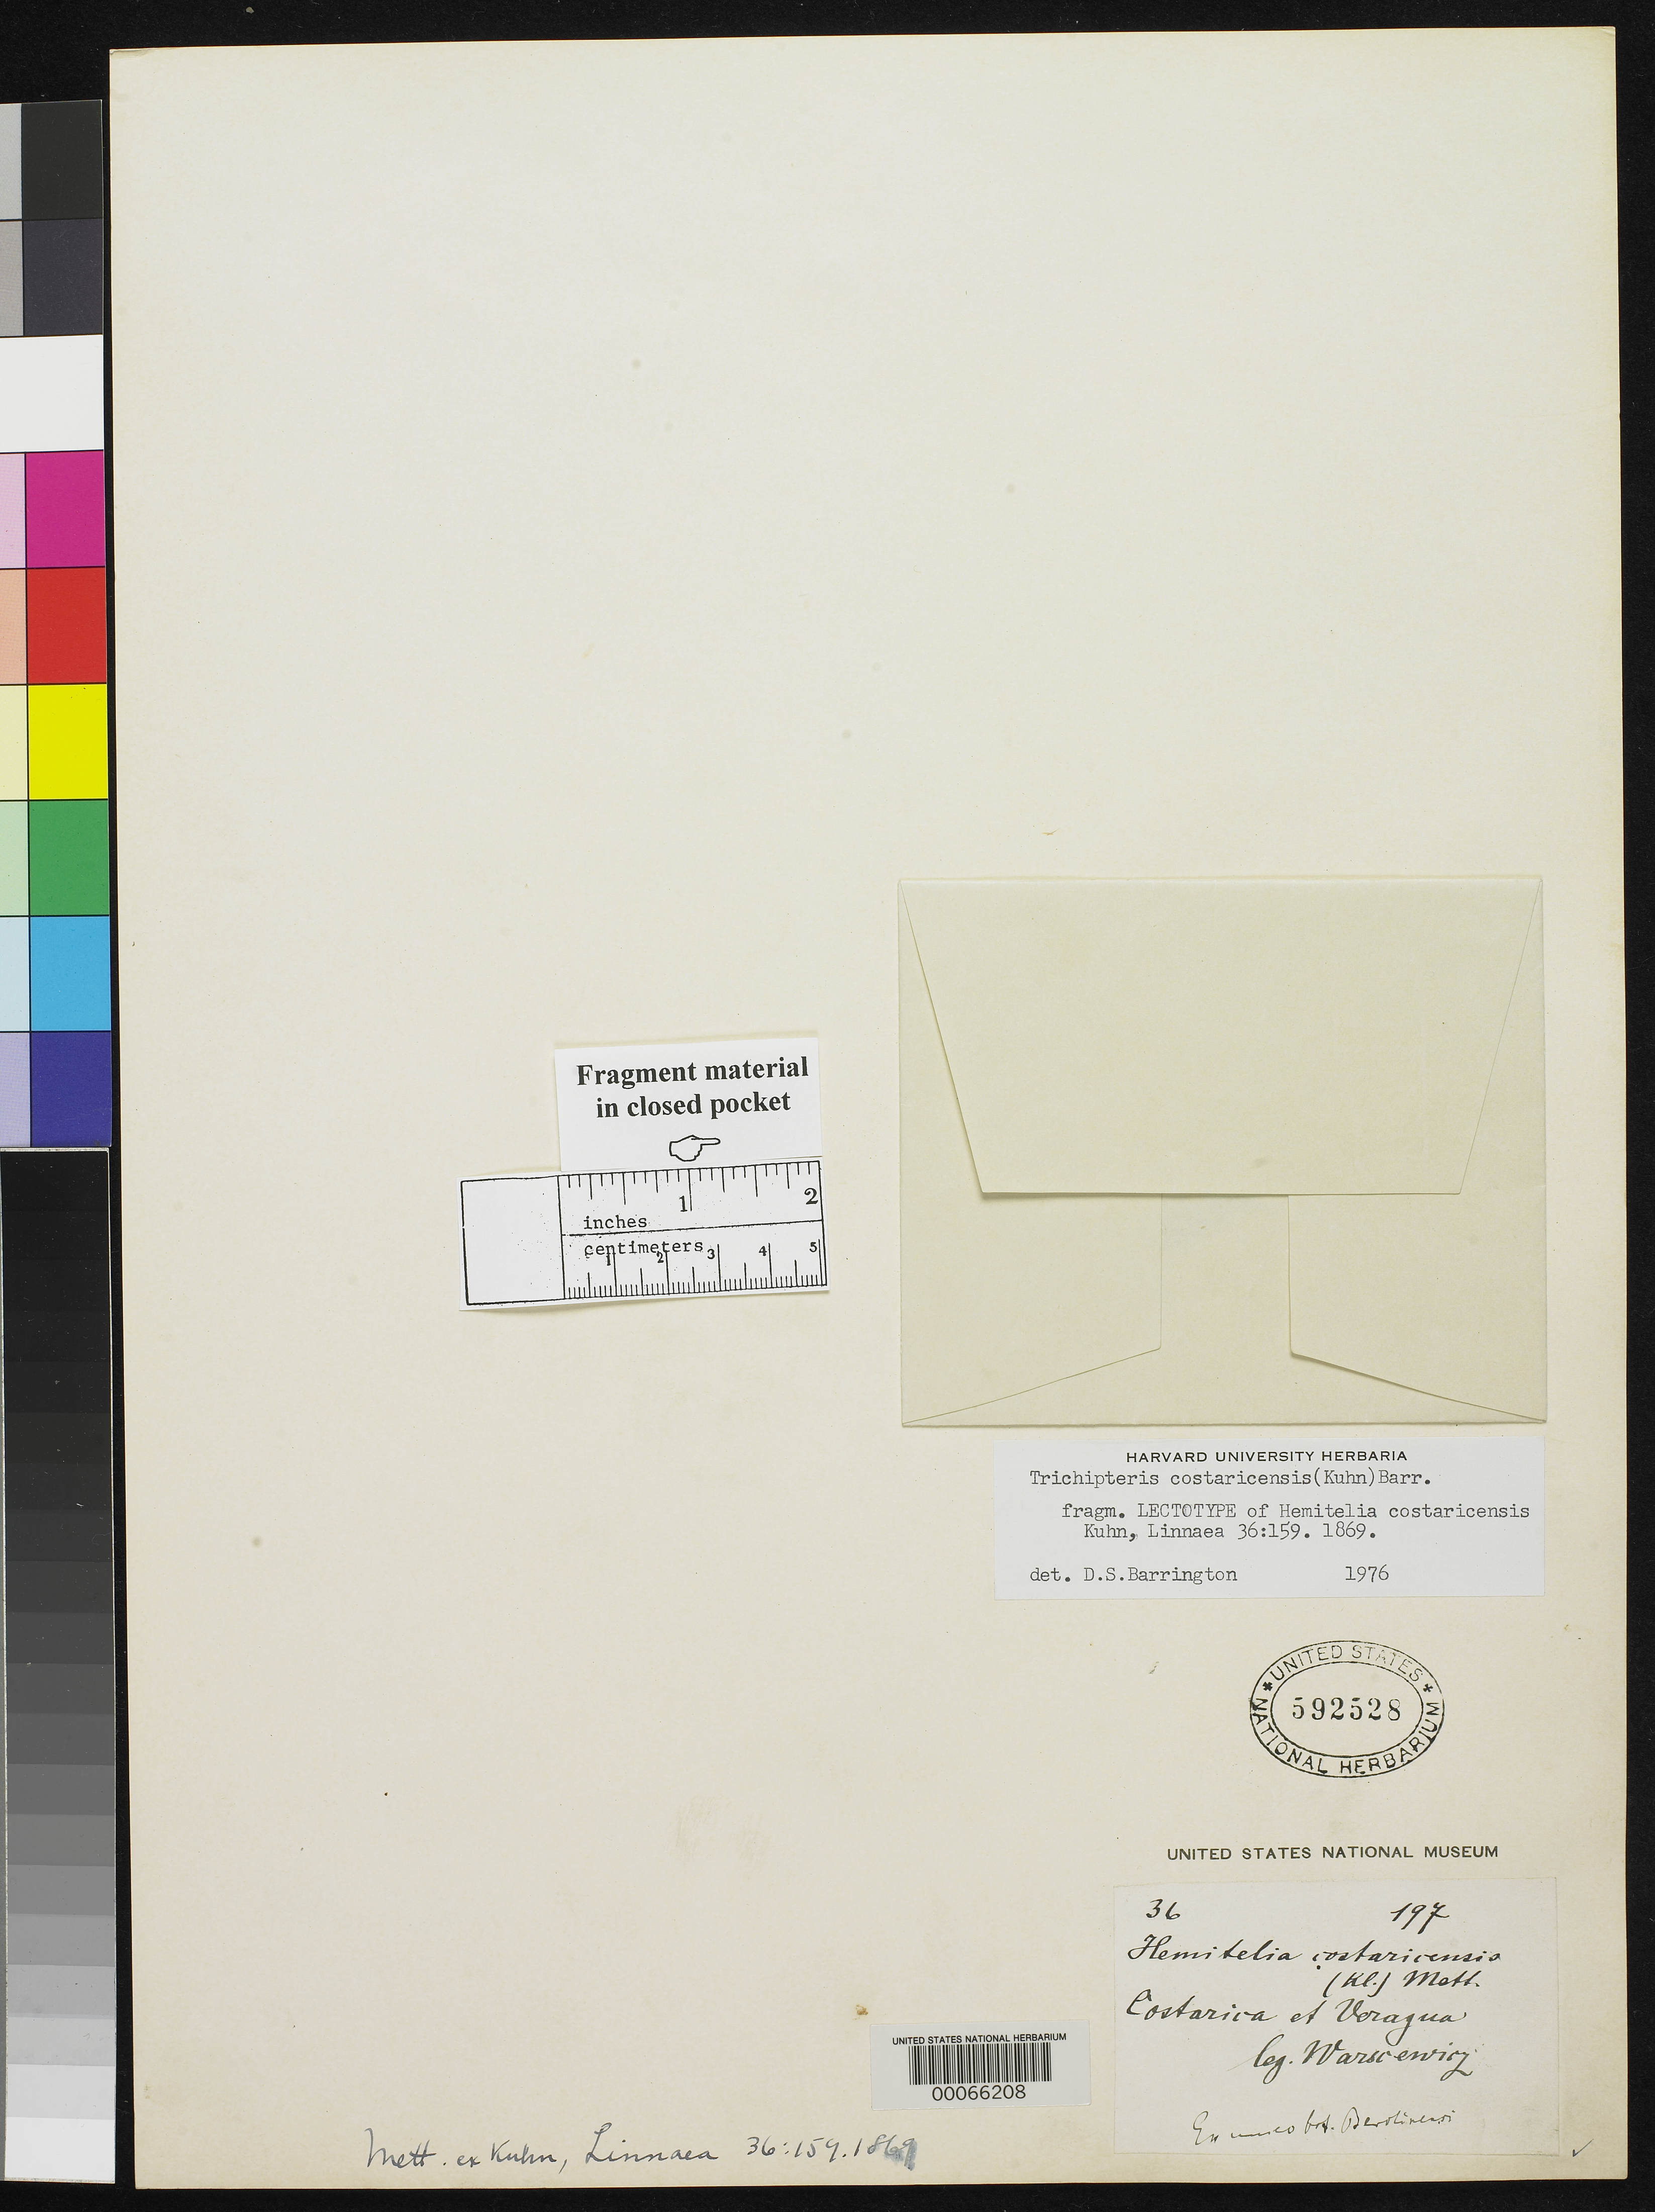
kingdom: Plantae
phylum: Tracheophyta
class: Polypodiopsida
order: Cyatheales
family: Cyatheaceae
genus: Hemitelia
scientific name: Hemitelia costaricensis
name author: Mett. ex Kuhn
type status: Type Fragment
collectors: J. von Warscewicz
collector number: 197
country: Costa Rica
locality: Veragua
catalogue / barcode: US 592528